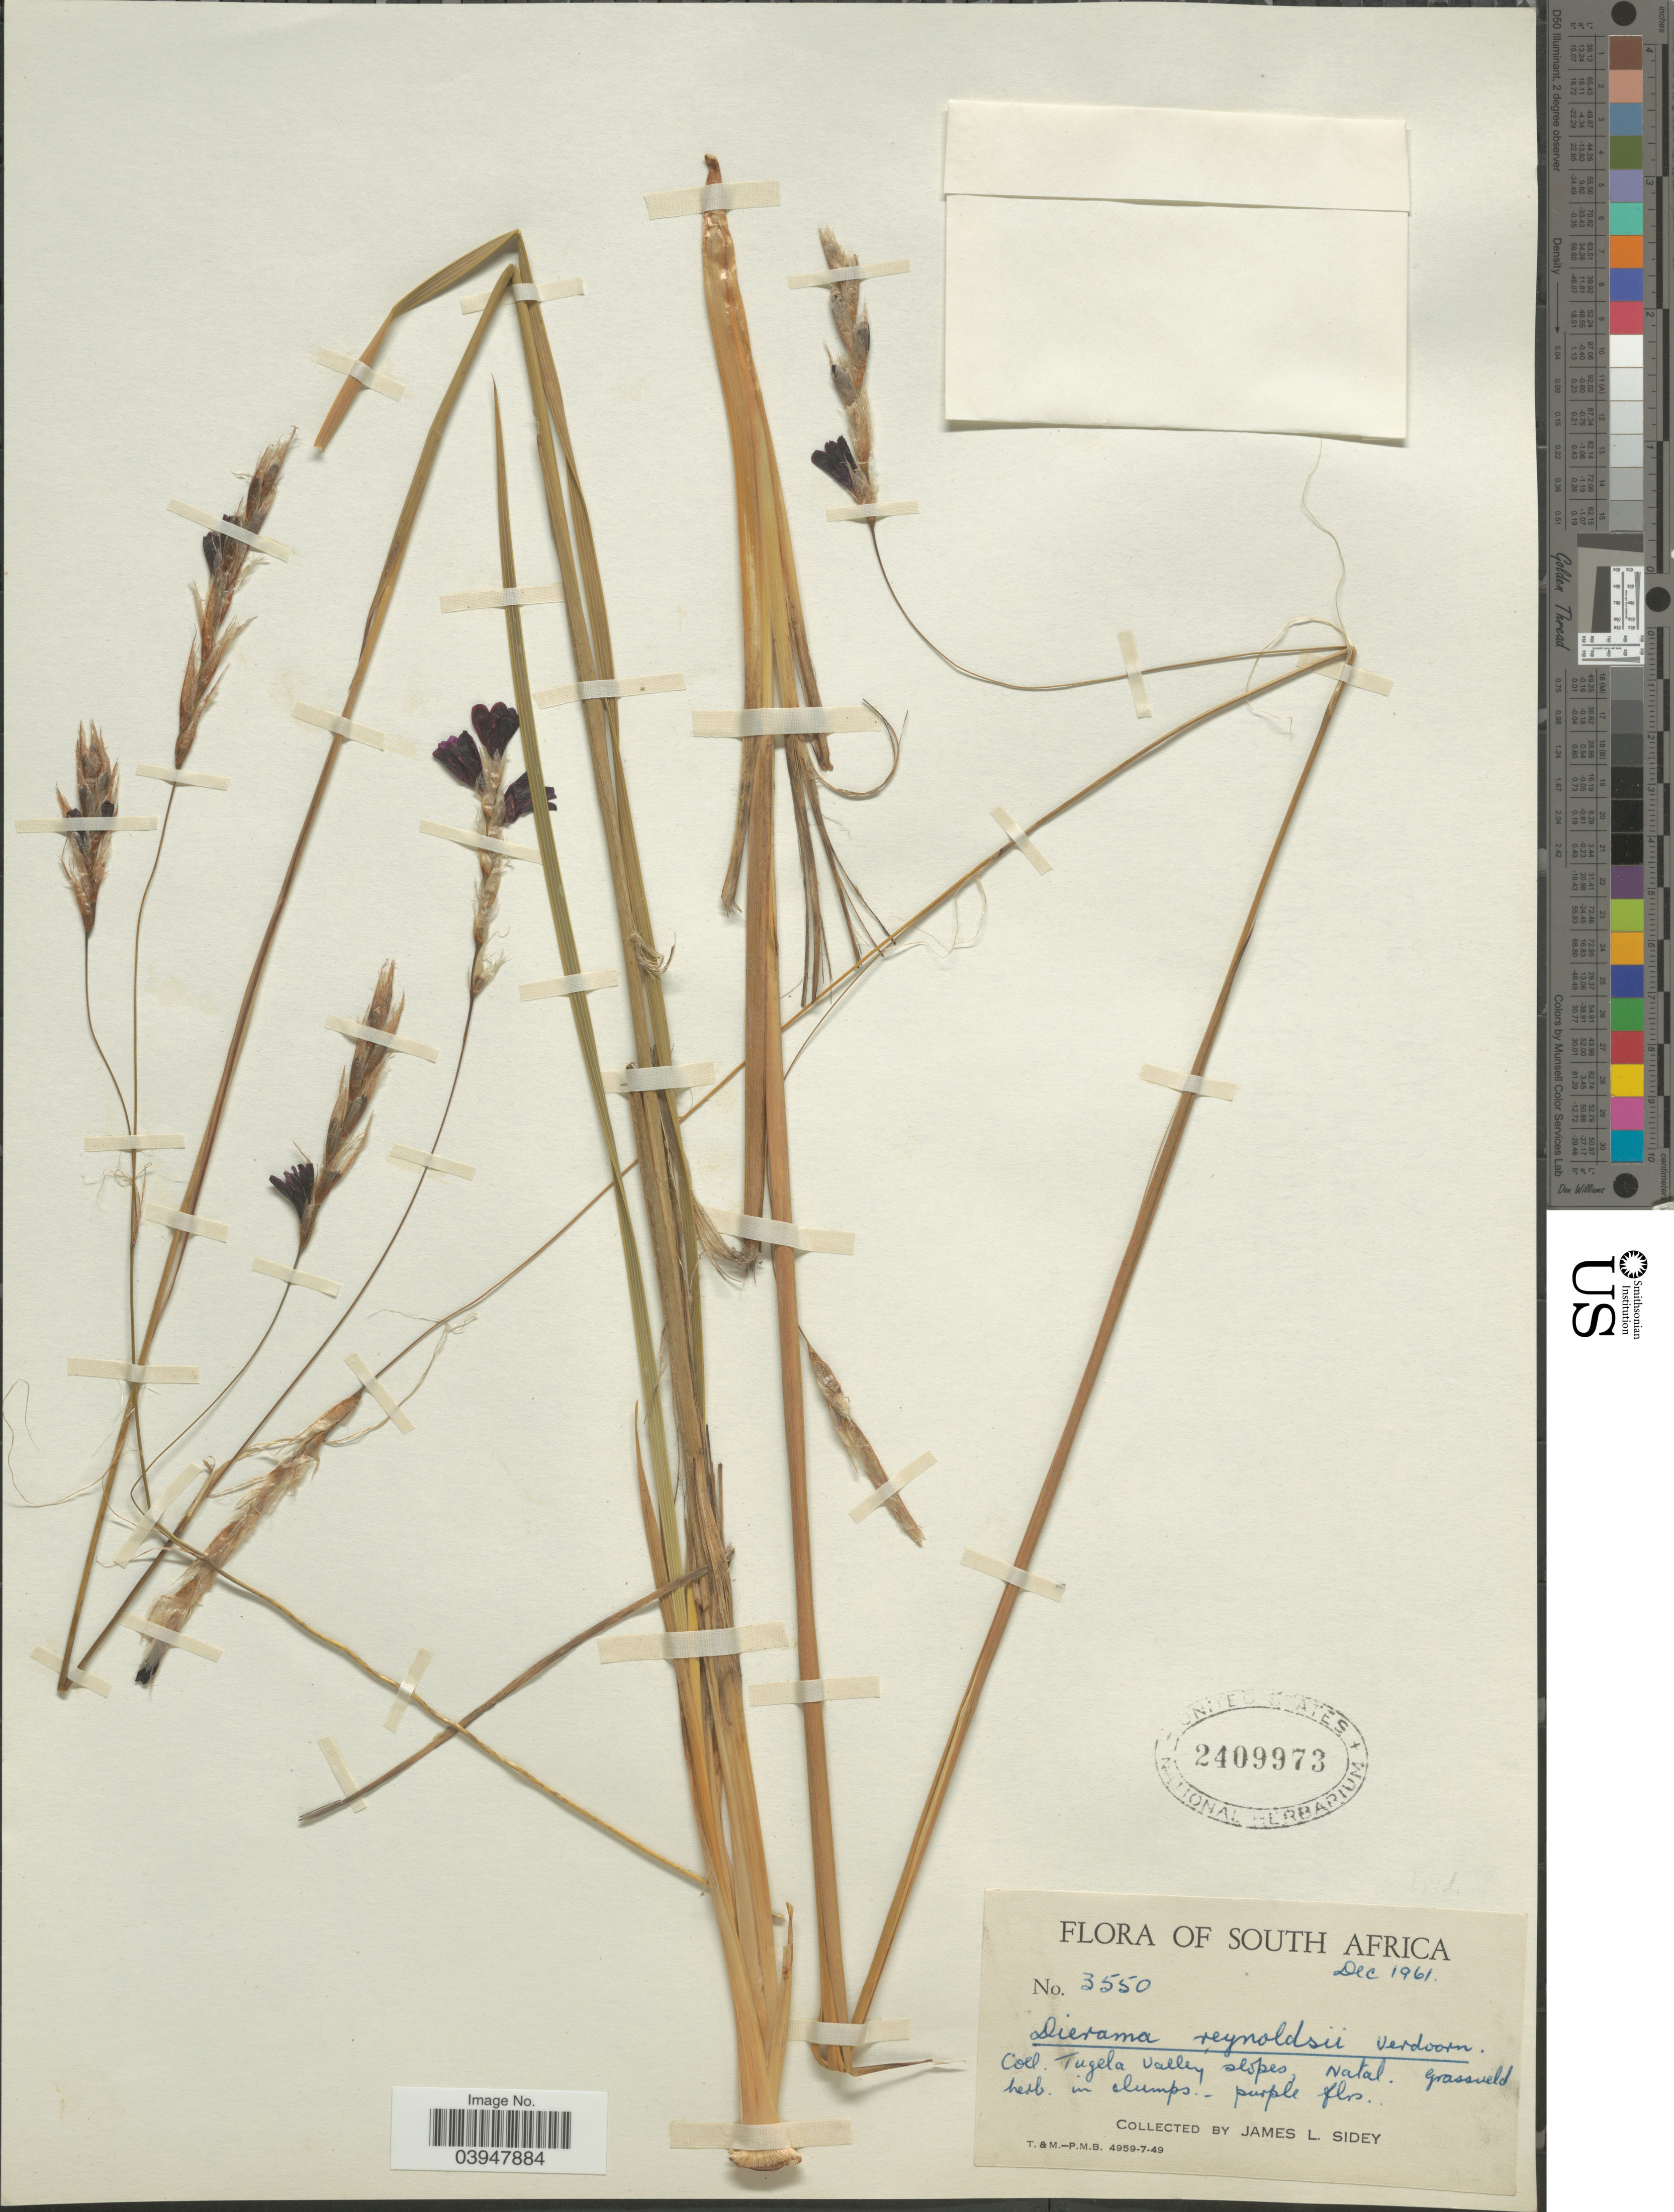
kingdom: Plantae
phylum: Tracheophyta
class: Liliopsida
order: Asparagales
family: Iridaceae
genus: Dierama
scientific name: Dierama reynoldsii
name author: Verd.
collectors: J. L. Sidey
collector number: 3550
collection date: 1961-12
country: South Africa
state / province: KwaZulu-Natal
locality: Tugela Valley slopes. Natal.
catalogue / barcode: US 2409973